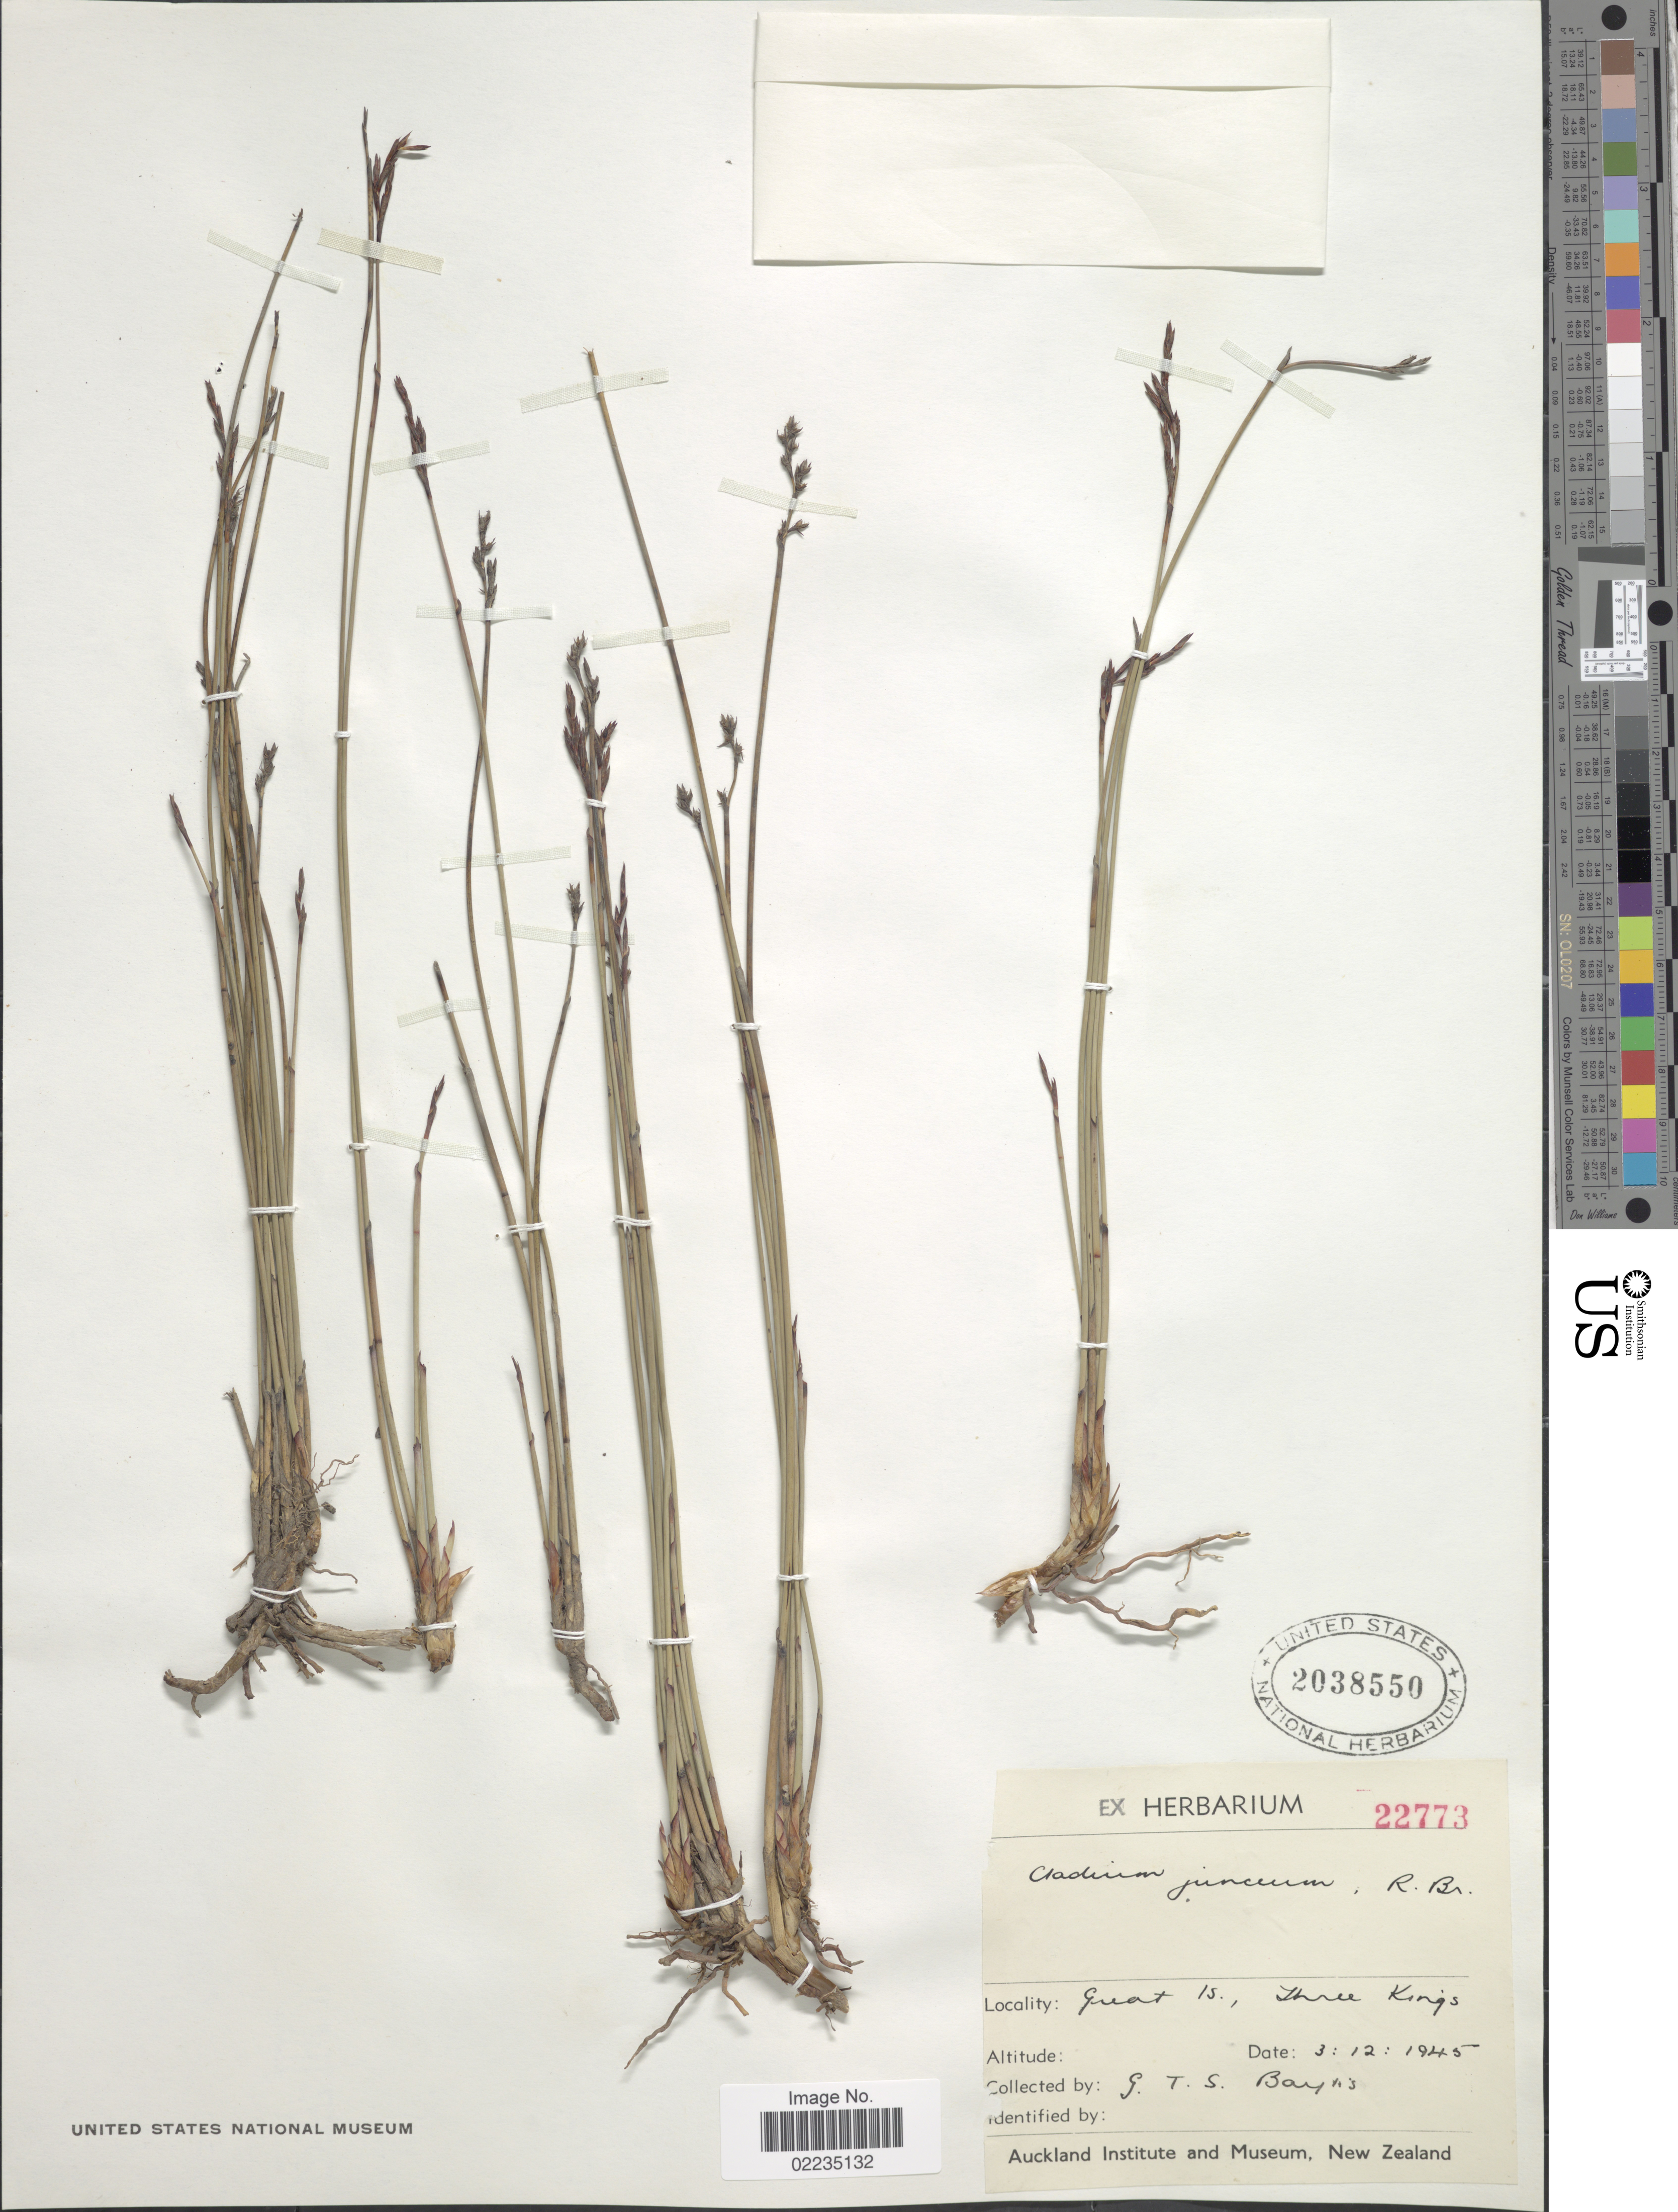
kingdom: Plantae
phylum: Tracheophyta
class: Liliopsida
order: Poales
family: Cyperaceae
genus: Machaerina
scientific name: Machaerina juncea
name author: (R. Br.) T. Koyama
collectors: G. Baylis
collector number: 22773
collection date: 1945-12-03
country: New Zealand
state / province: Auckland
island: Manawatāwhi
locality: Guat Is., Three King's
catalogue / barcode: US 2038550